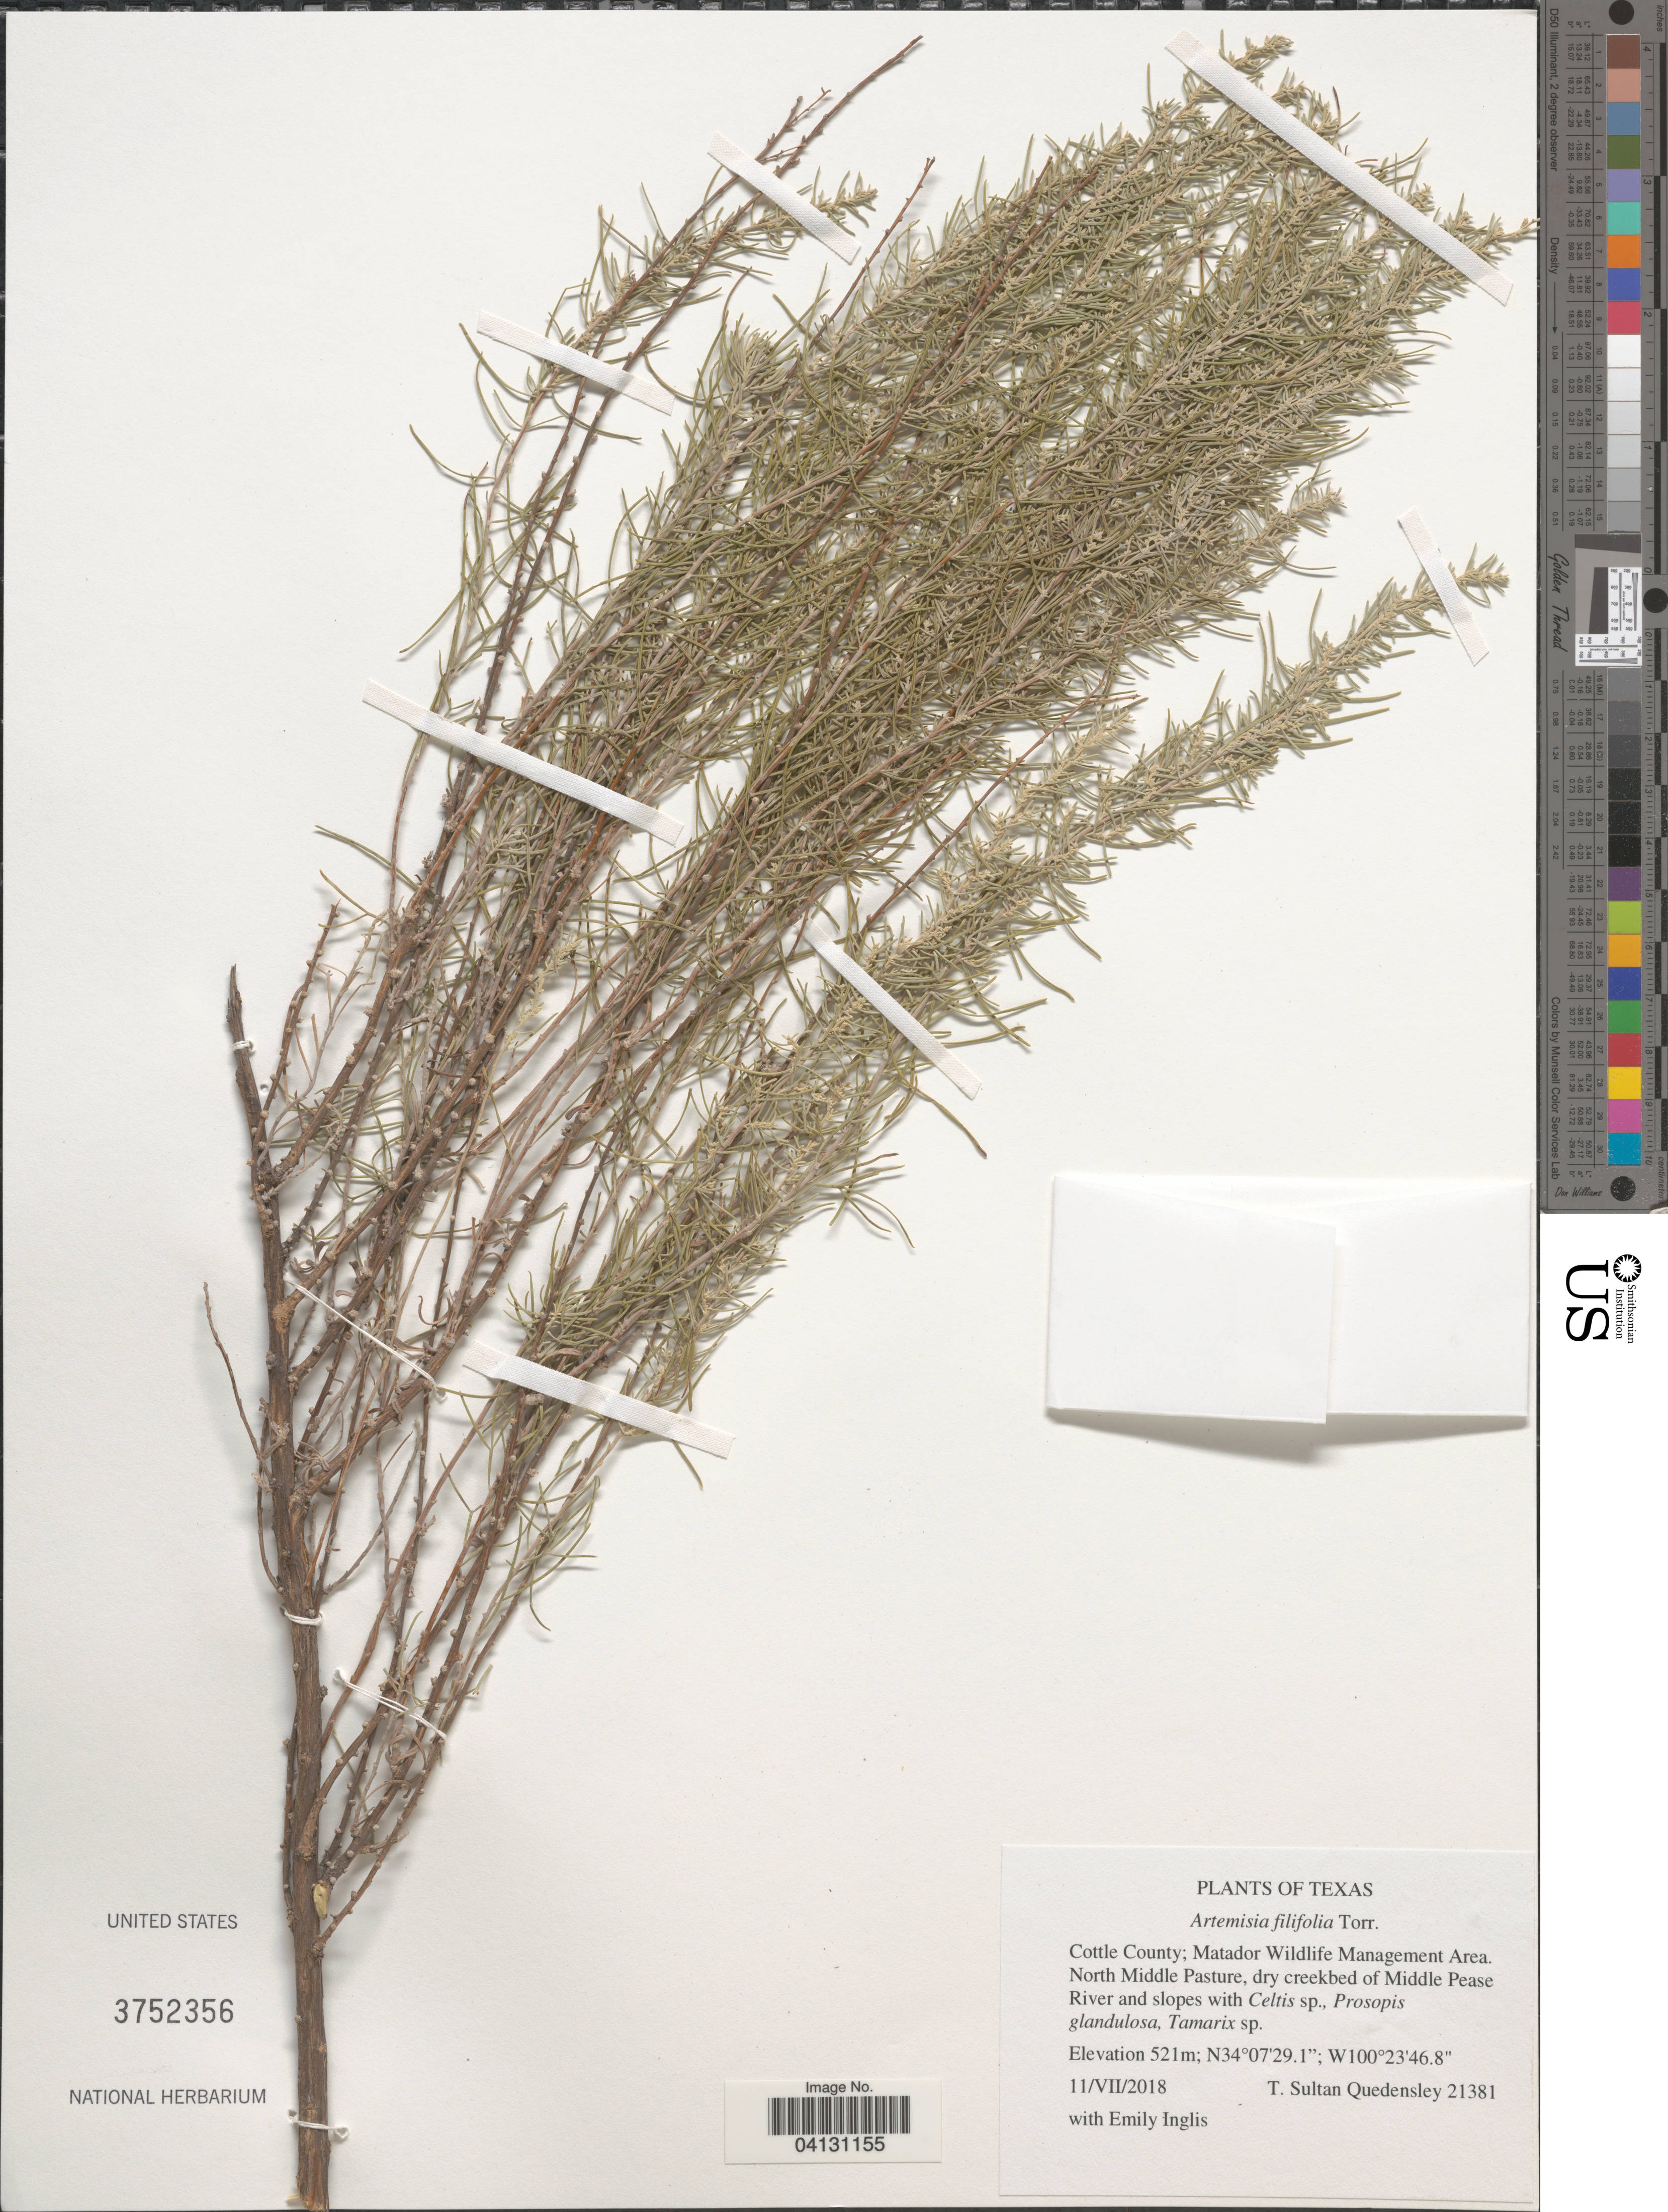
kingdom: Plantae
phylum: Tracheophyta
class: Magnoliopsida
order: Asterales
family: Asteraceae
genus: Artemisia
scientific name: Artemisia filifolia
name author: Torr.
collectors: T. S. Quedensley & E. Inglis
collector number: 21381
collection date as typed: Transcribed d/m/y: 11/7/2018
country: United States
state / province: Texas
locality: Cottle County: Matador Wildlife Management Area. North Middle Pasture, dry creekbed of Middle Pease River and slopes.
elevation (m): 521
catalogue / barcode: US 3752356